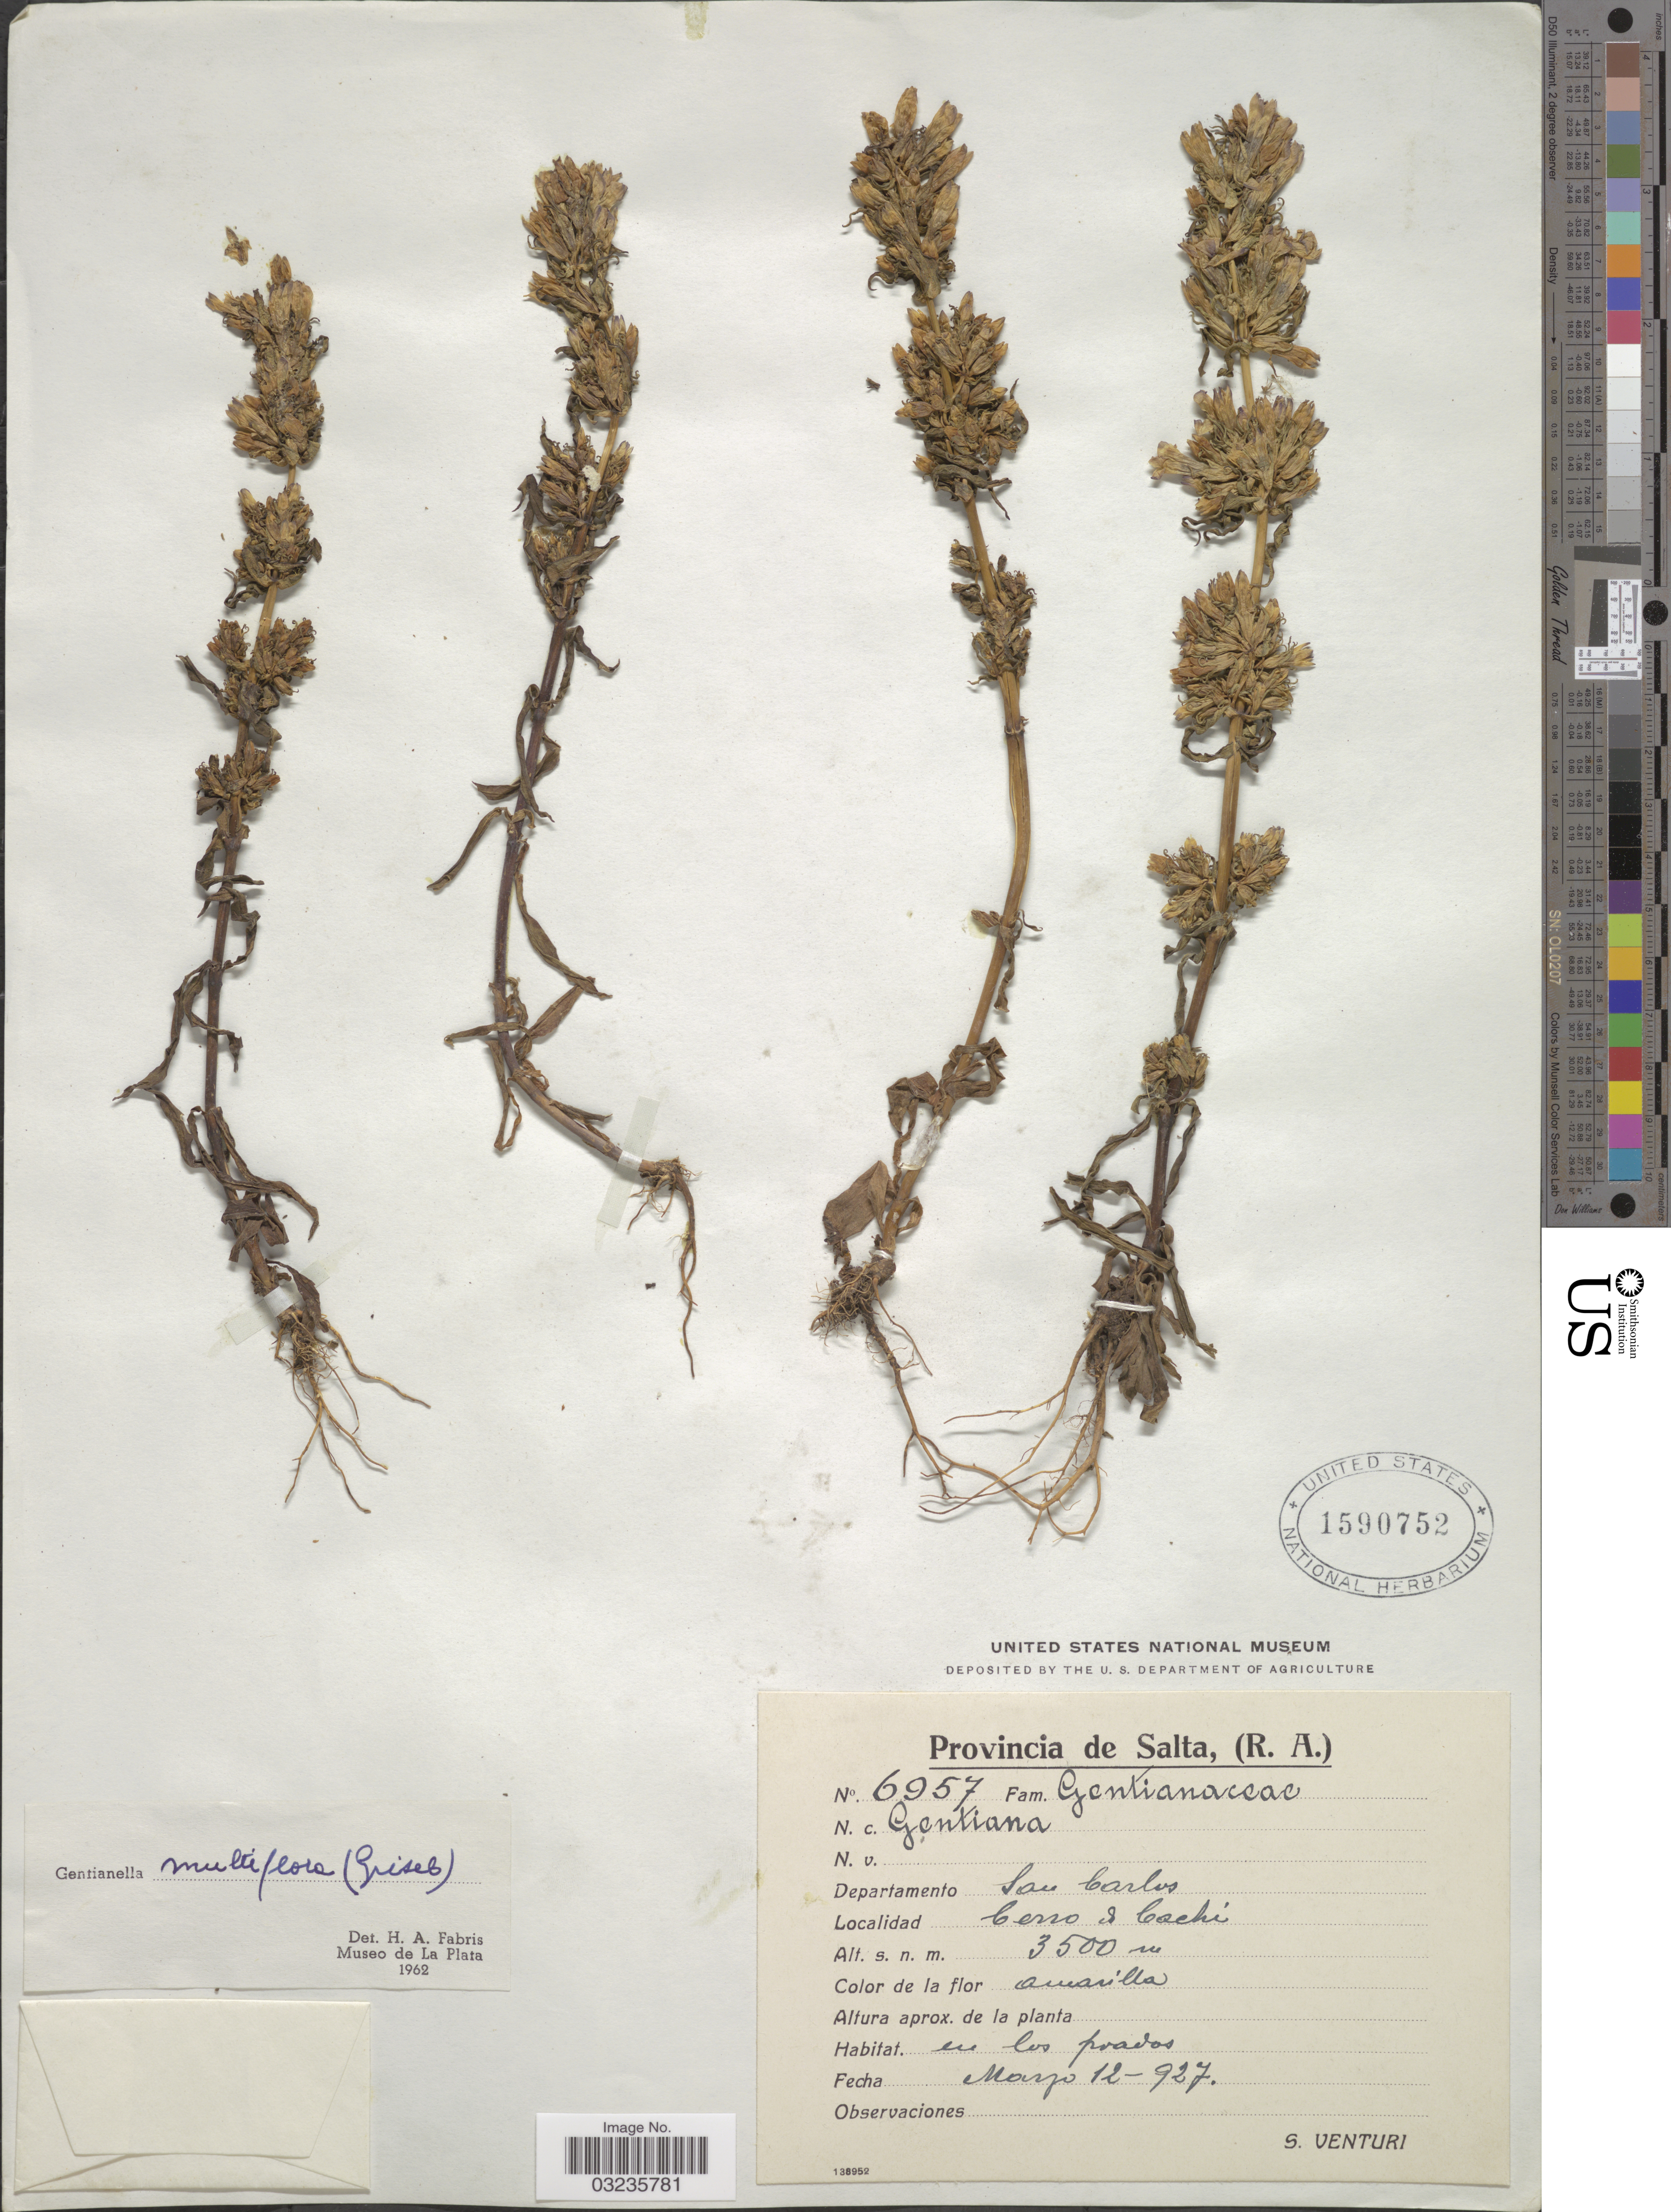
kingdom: Plantae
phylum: Tracheophyta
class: Magnoliopsida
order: Gentianales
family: Gentianaceae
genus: Gentiana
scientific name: Gentiana multiflora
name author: Griseb.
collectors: S. Venturi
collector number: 6957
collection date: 1927-03-12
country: Argentina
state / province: Salta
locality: Departamento San Carlos. Cerro de Cachi.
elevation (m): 3500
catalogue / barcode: US 1590752